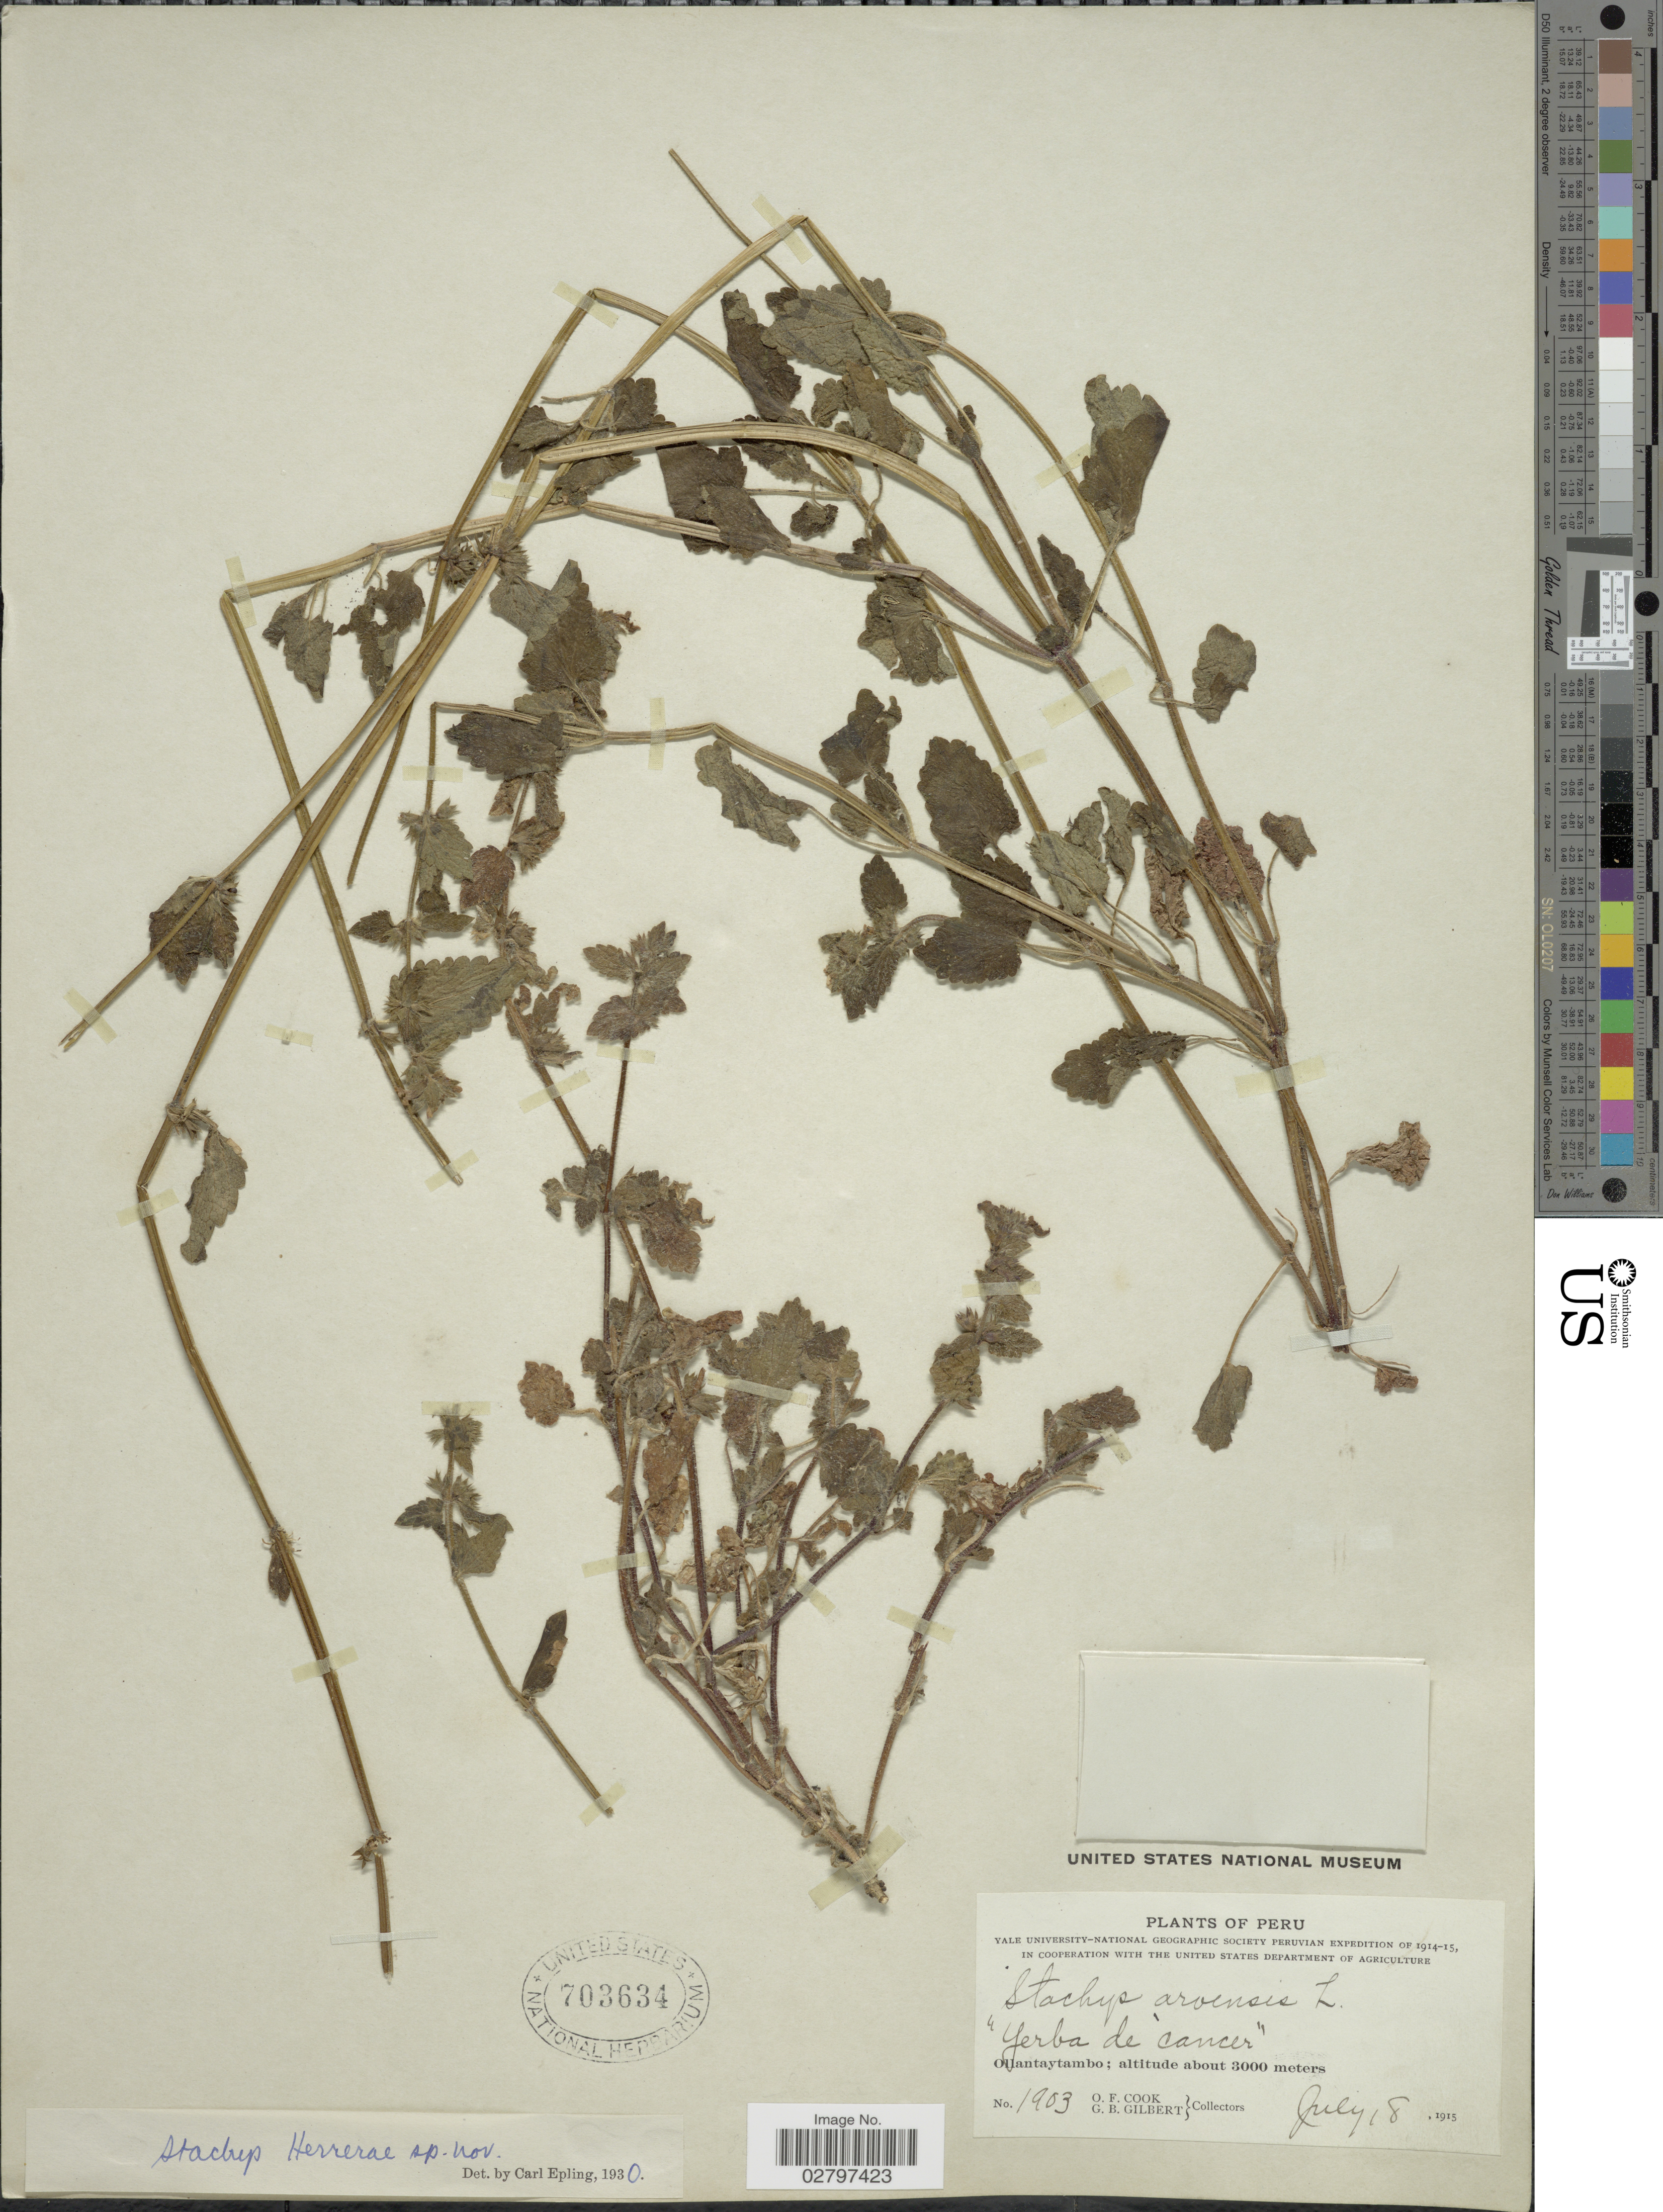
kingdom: Plantae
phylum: Tracheophyta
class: Magnoliopsida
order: Lamiales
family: Lamiaceae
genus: Stachys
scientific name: Stachys herrerae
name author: Epling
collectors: O. F. Cook & G. B. Gilbert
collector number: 1903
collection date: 1915-07-18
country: Peru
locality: Ollantaytambo.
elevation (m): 3000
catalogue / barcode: US 703634